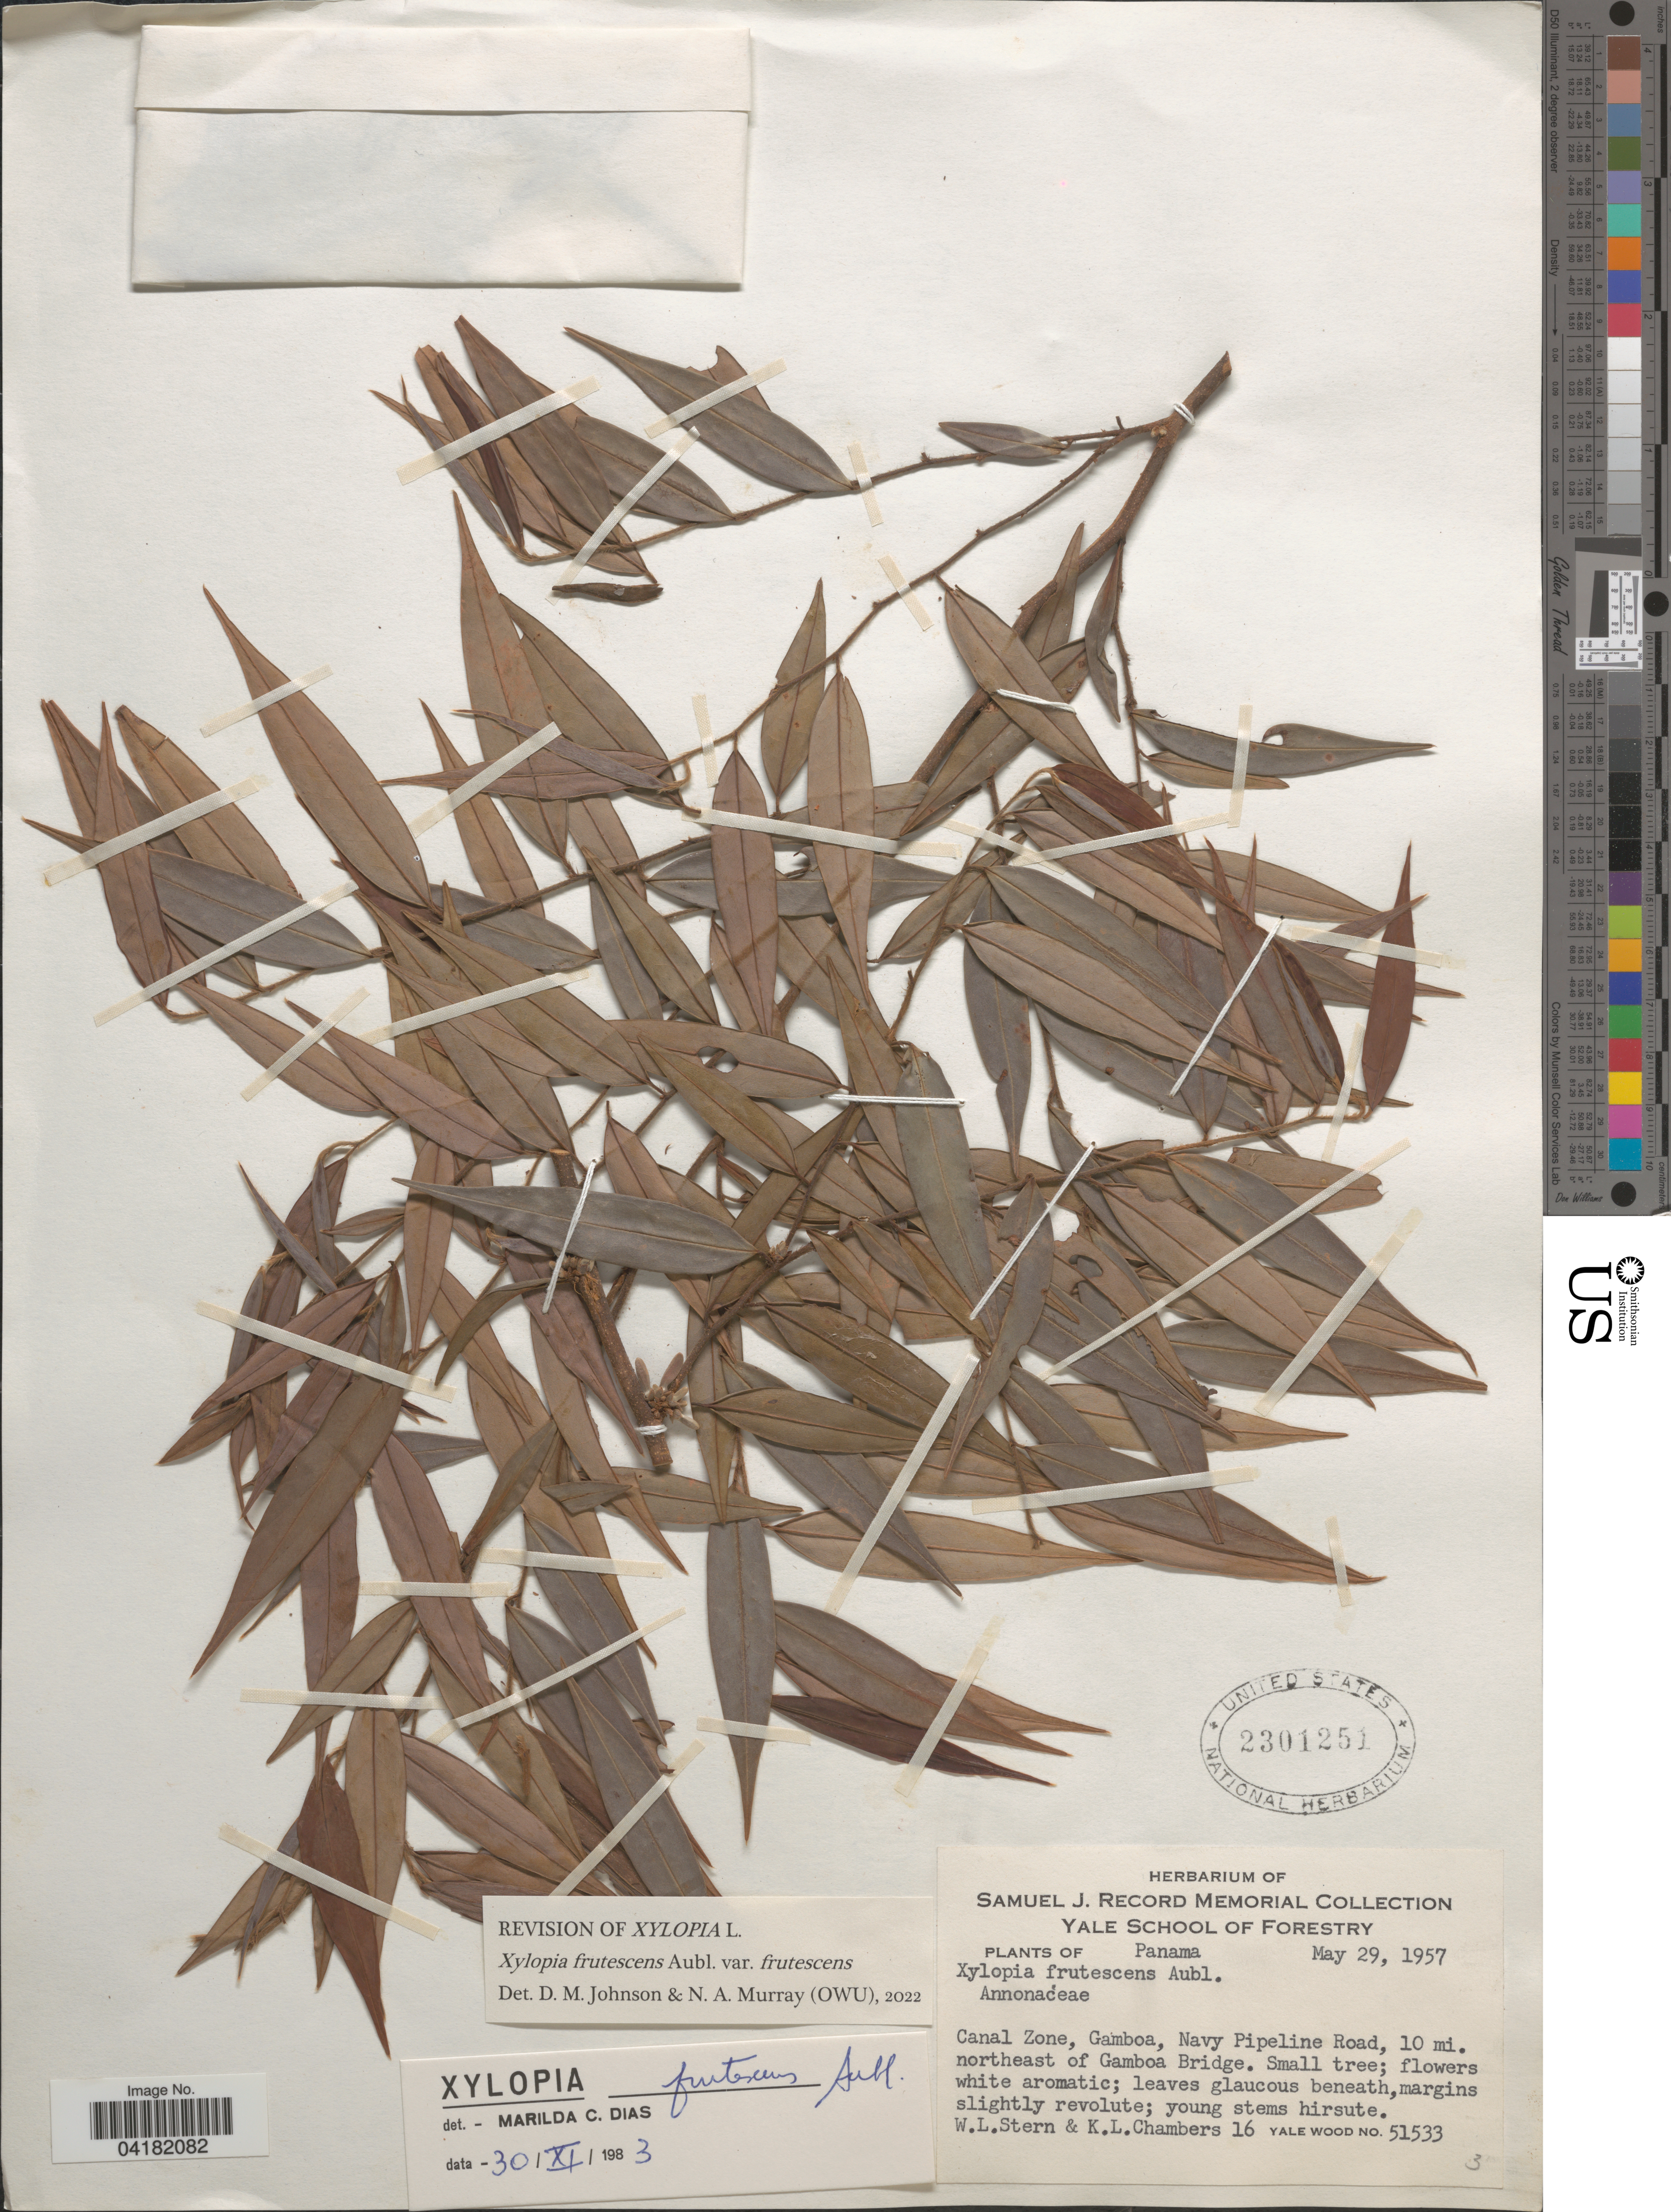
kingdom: Plantae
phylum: Tracheophyta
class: Magnoliopsida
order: Magnoliales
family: Annonaceae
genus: Xylopia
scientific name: Xylopia frutescens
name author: Aubl.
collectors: W. L. Stern, K. Chambers & Y. Wood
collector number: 16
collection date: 1957-05-29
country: Panama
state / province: Colón / Panamá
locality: Canal Zone, Gamboa, Navy Pipeline Road, 10 mi. northeast of Gamboa Bridge.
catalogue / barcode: US 2301251